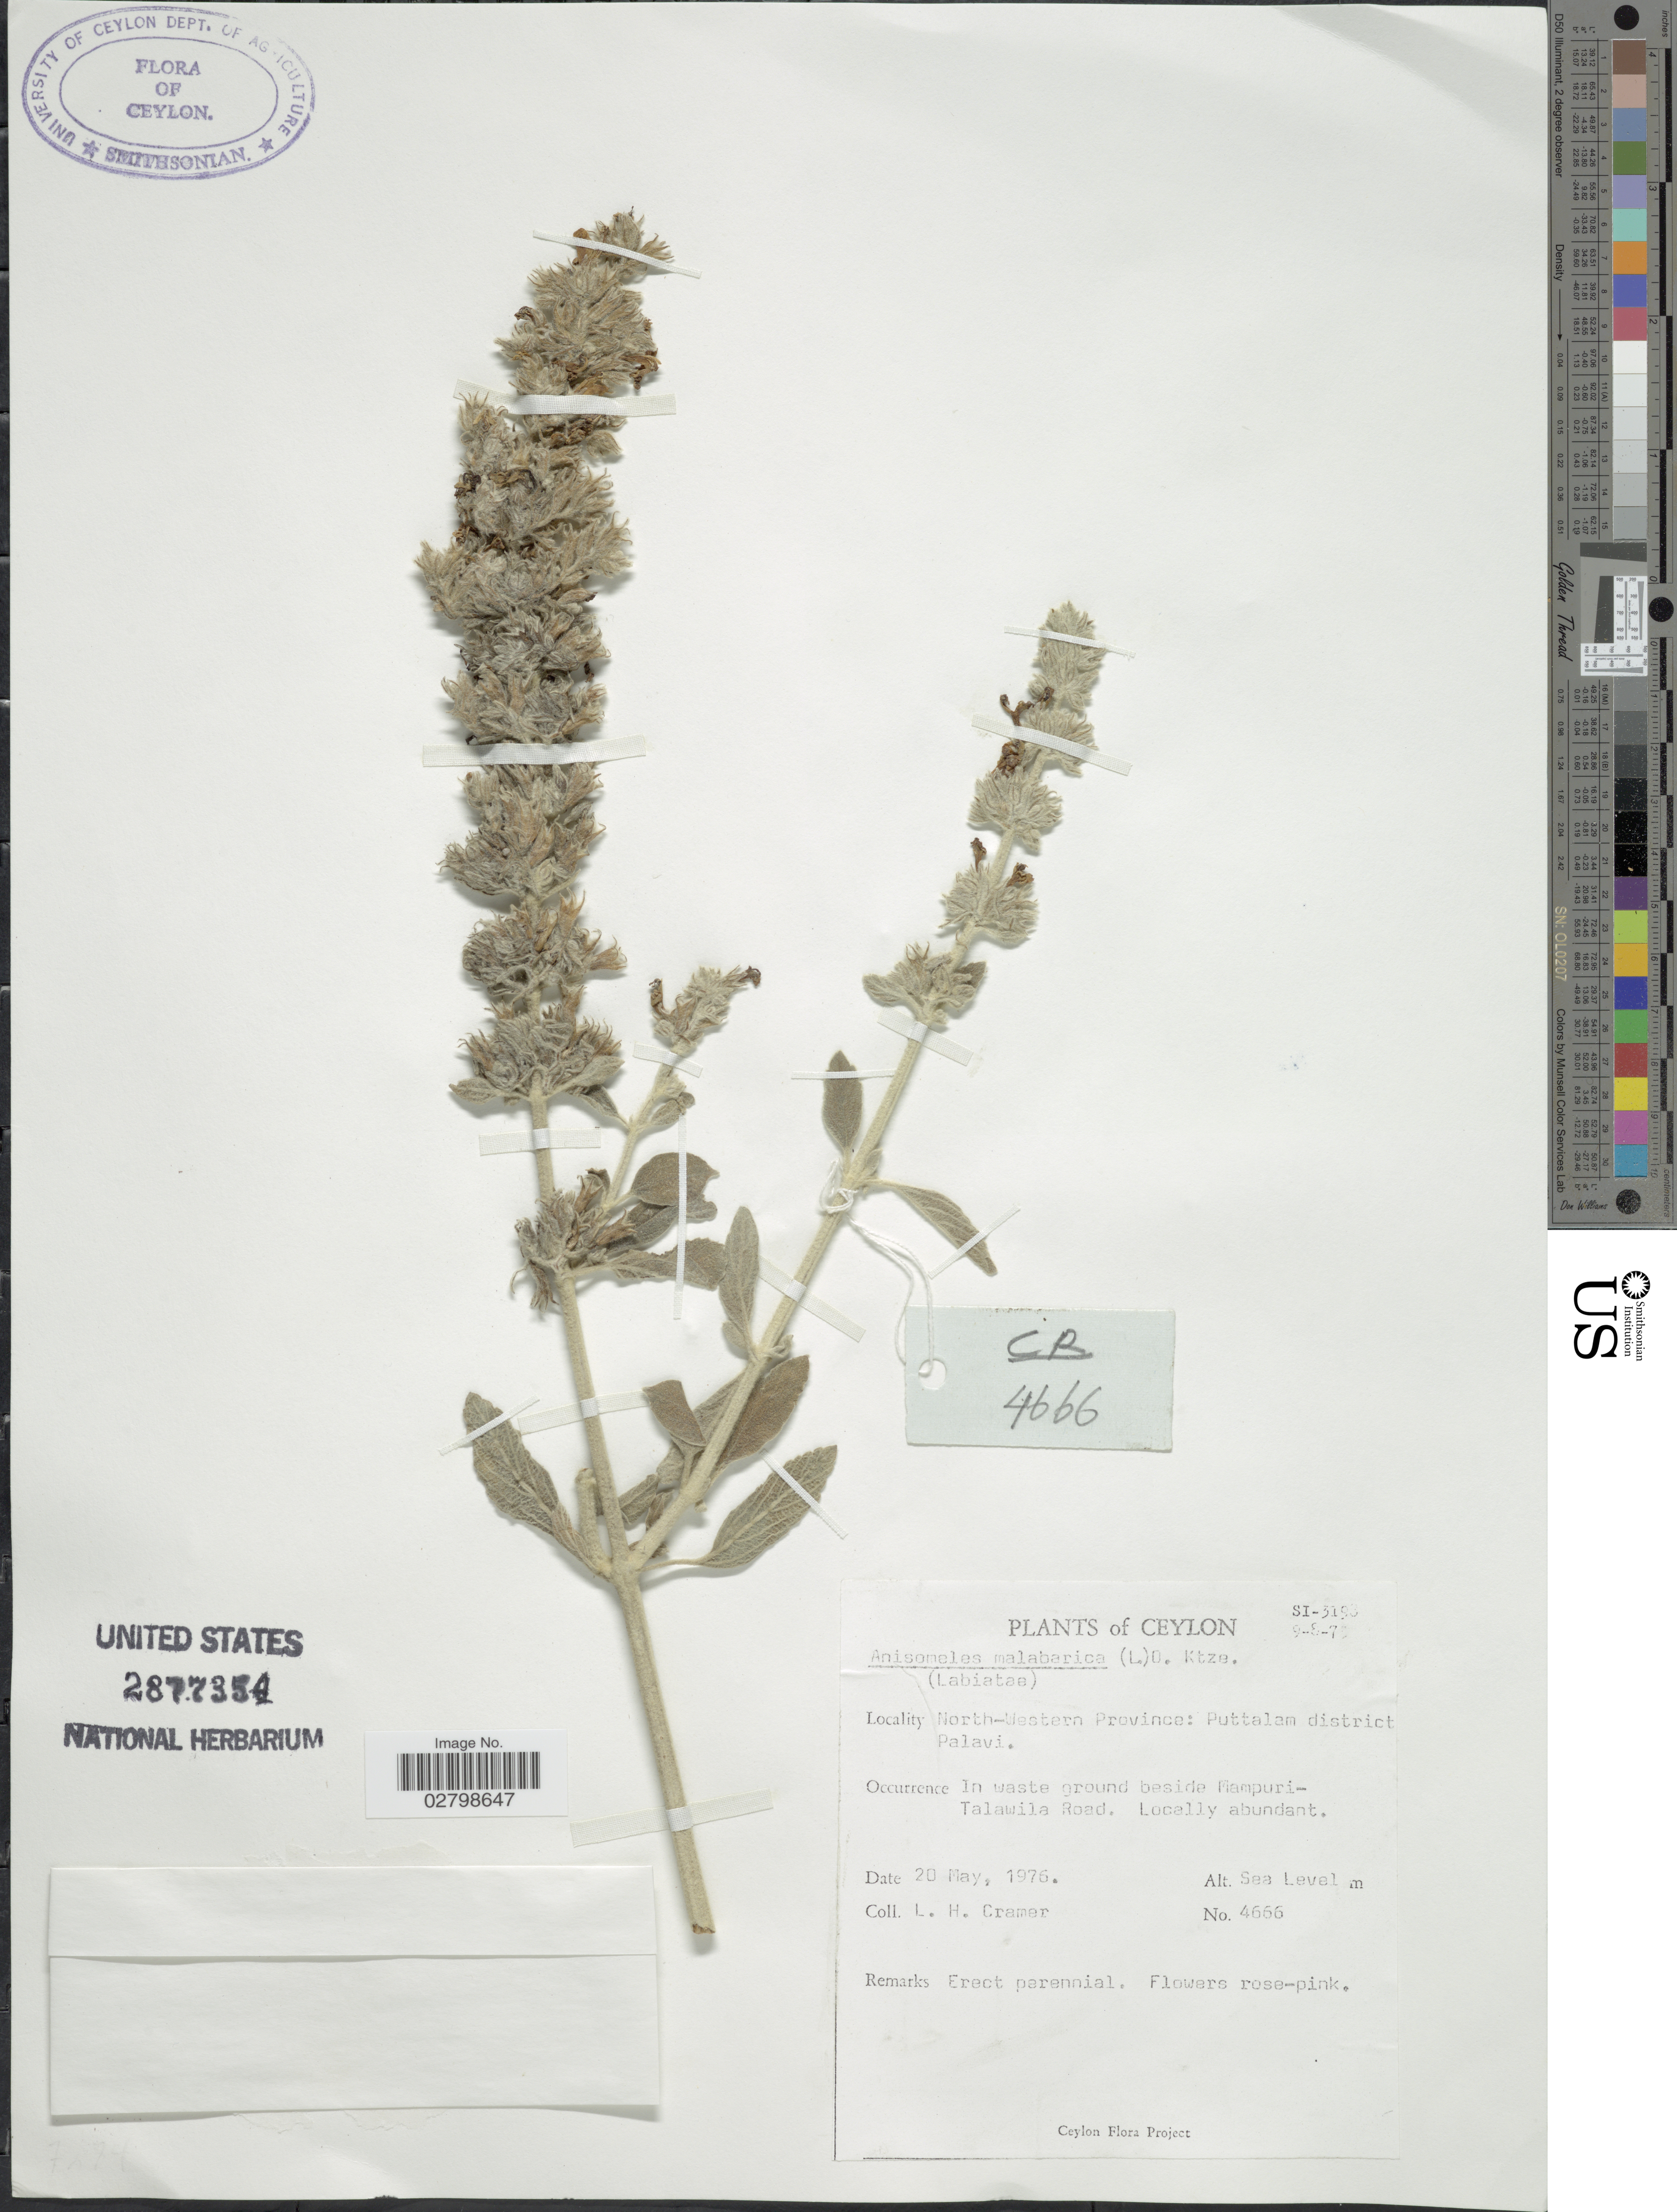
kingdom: Plantae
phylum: Tracheophyta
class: Magnoliopsida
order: Lamiales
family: Lamiaceae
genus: Anisomeles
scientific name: Anisomeles malabarica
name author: (L.) R. Br. ex Sims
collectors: L. H. Cramer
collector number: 4666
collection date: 1976-05-20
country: Sri Lanka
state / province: North Western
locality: Ceylon, Puttalam district Palavi.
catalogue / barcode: US 2877354